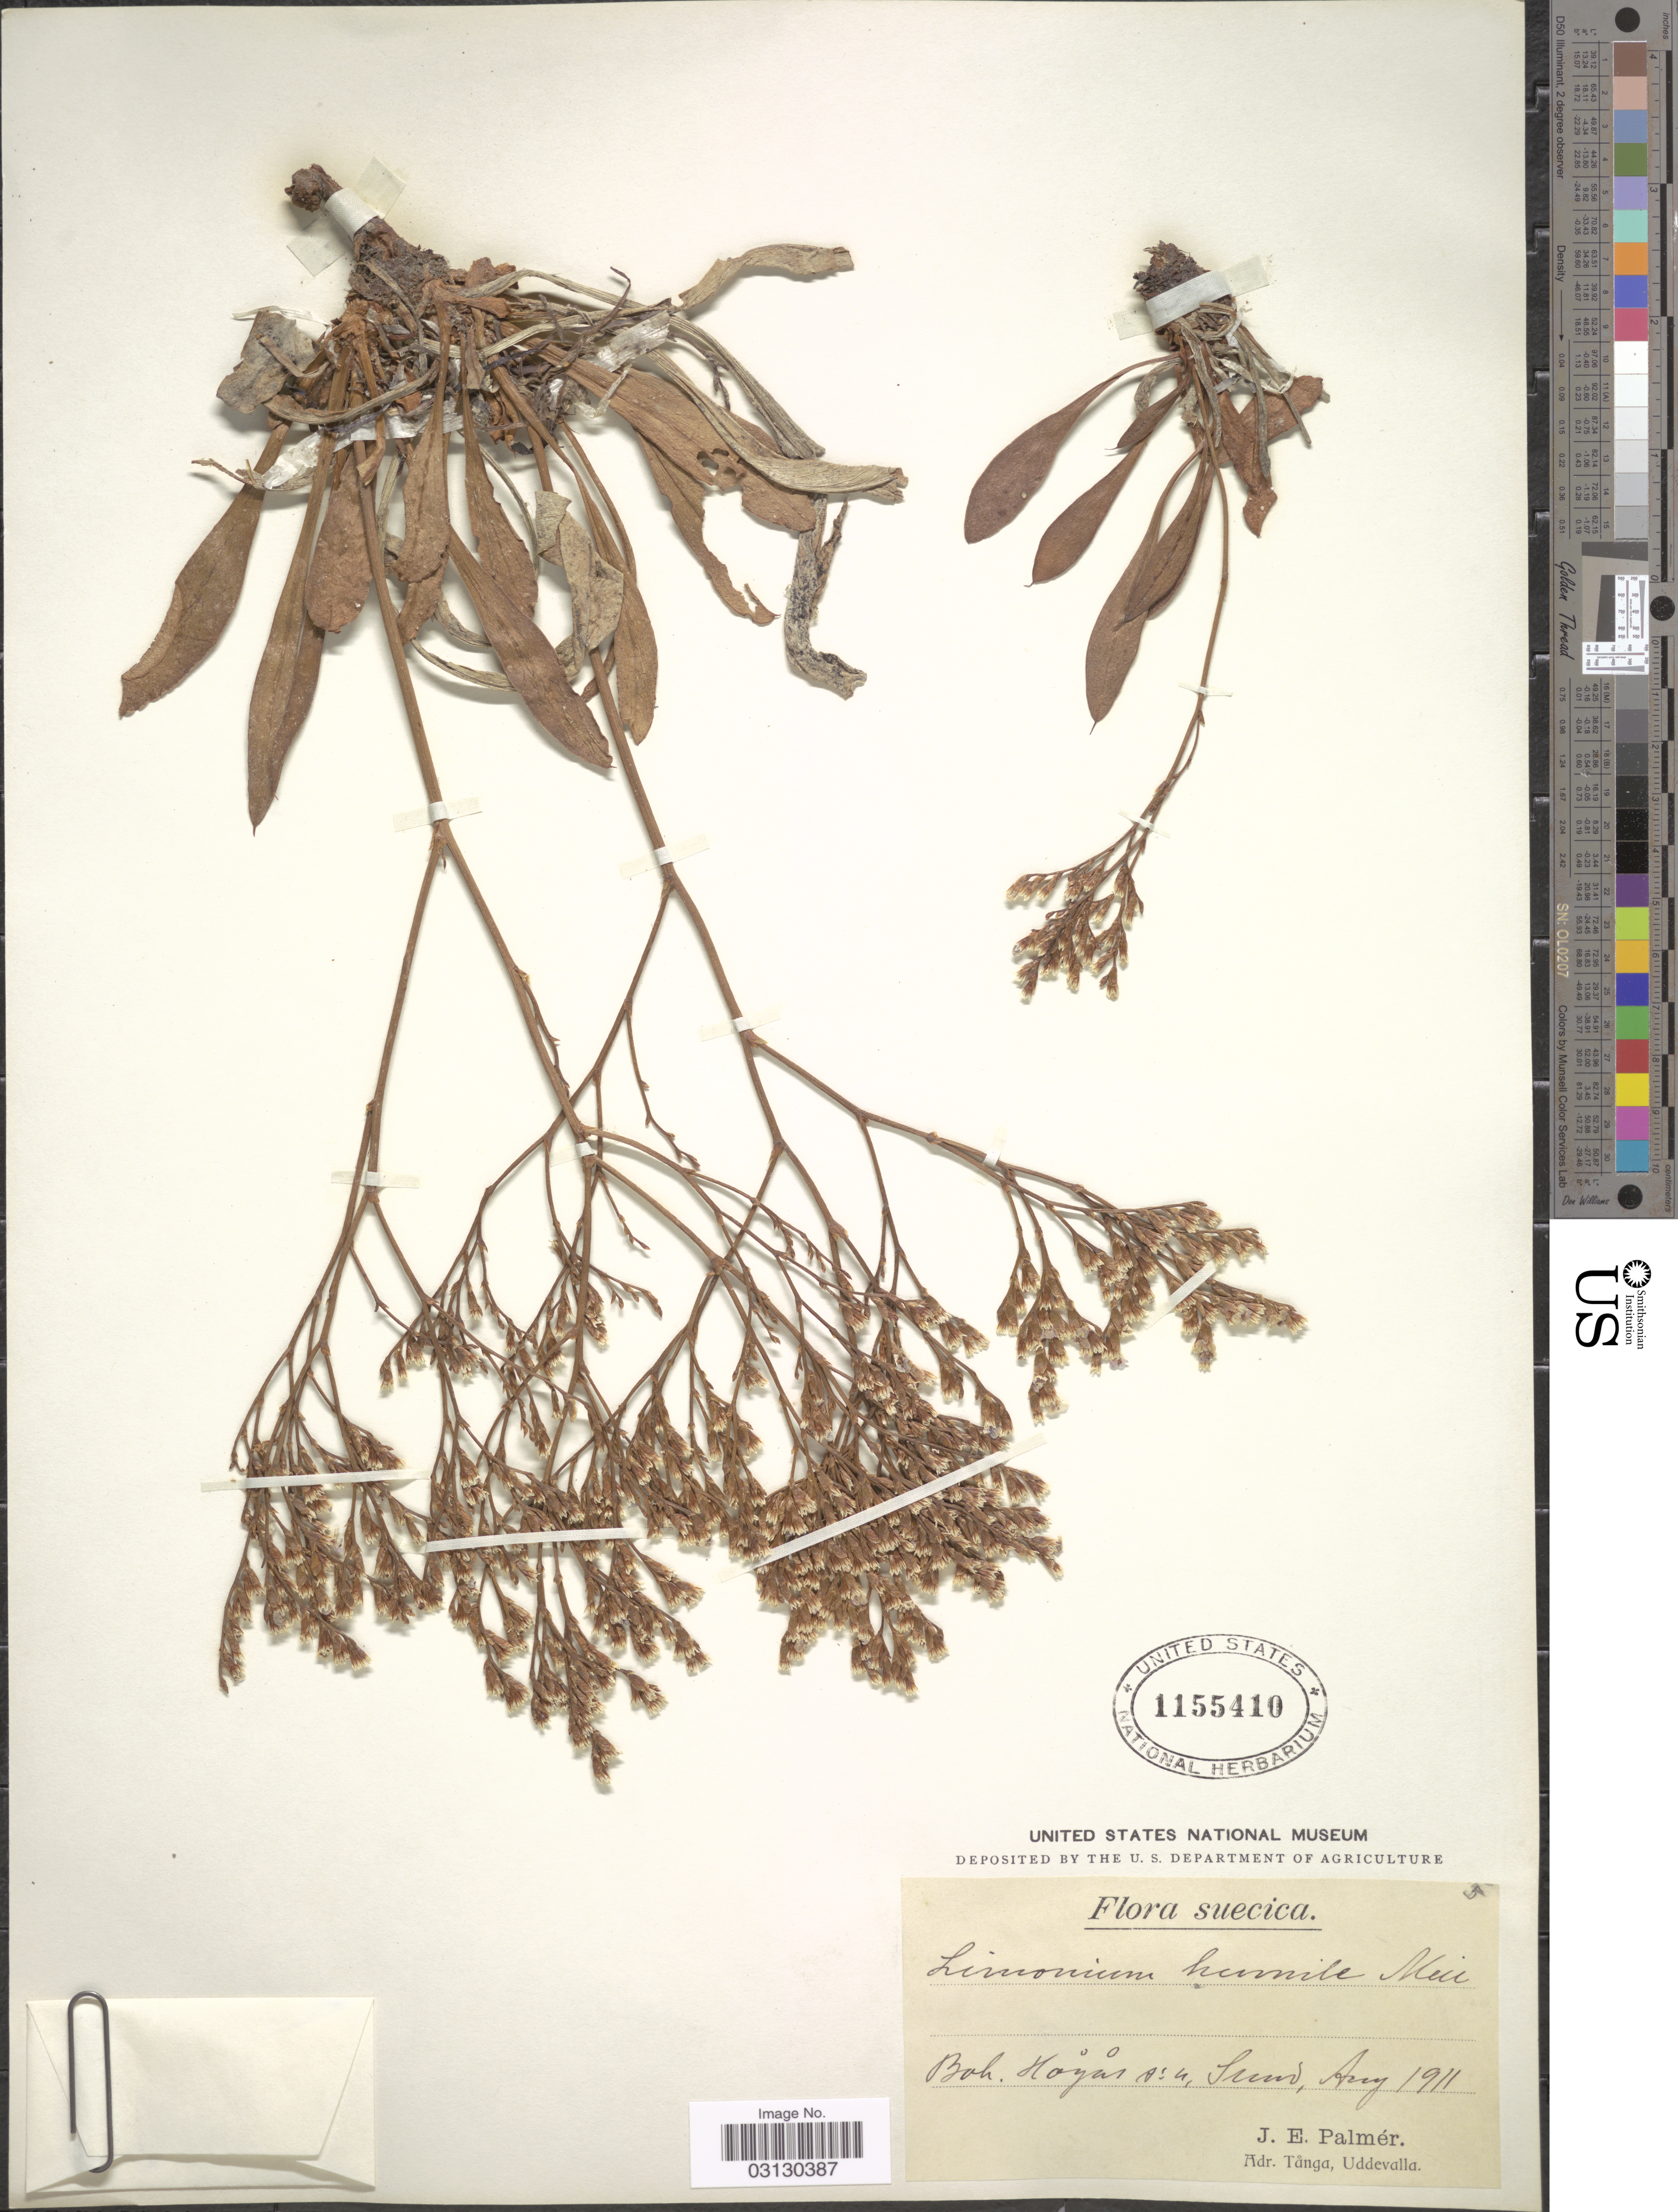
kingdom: Plantae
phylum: Tracheophyta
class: Magnoliopsida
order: Caryophyllales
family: Plumbaginaceae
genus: Limonium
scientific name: Limonium humile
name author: Mill.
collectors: J. E. Palmér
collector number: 5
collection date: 1911-08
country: Sweden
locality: Suecica, X.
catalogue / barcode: US 1155410